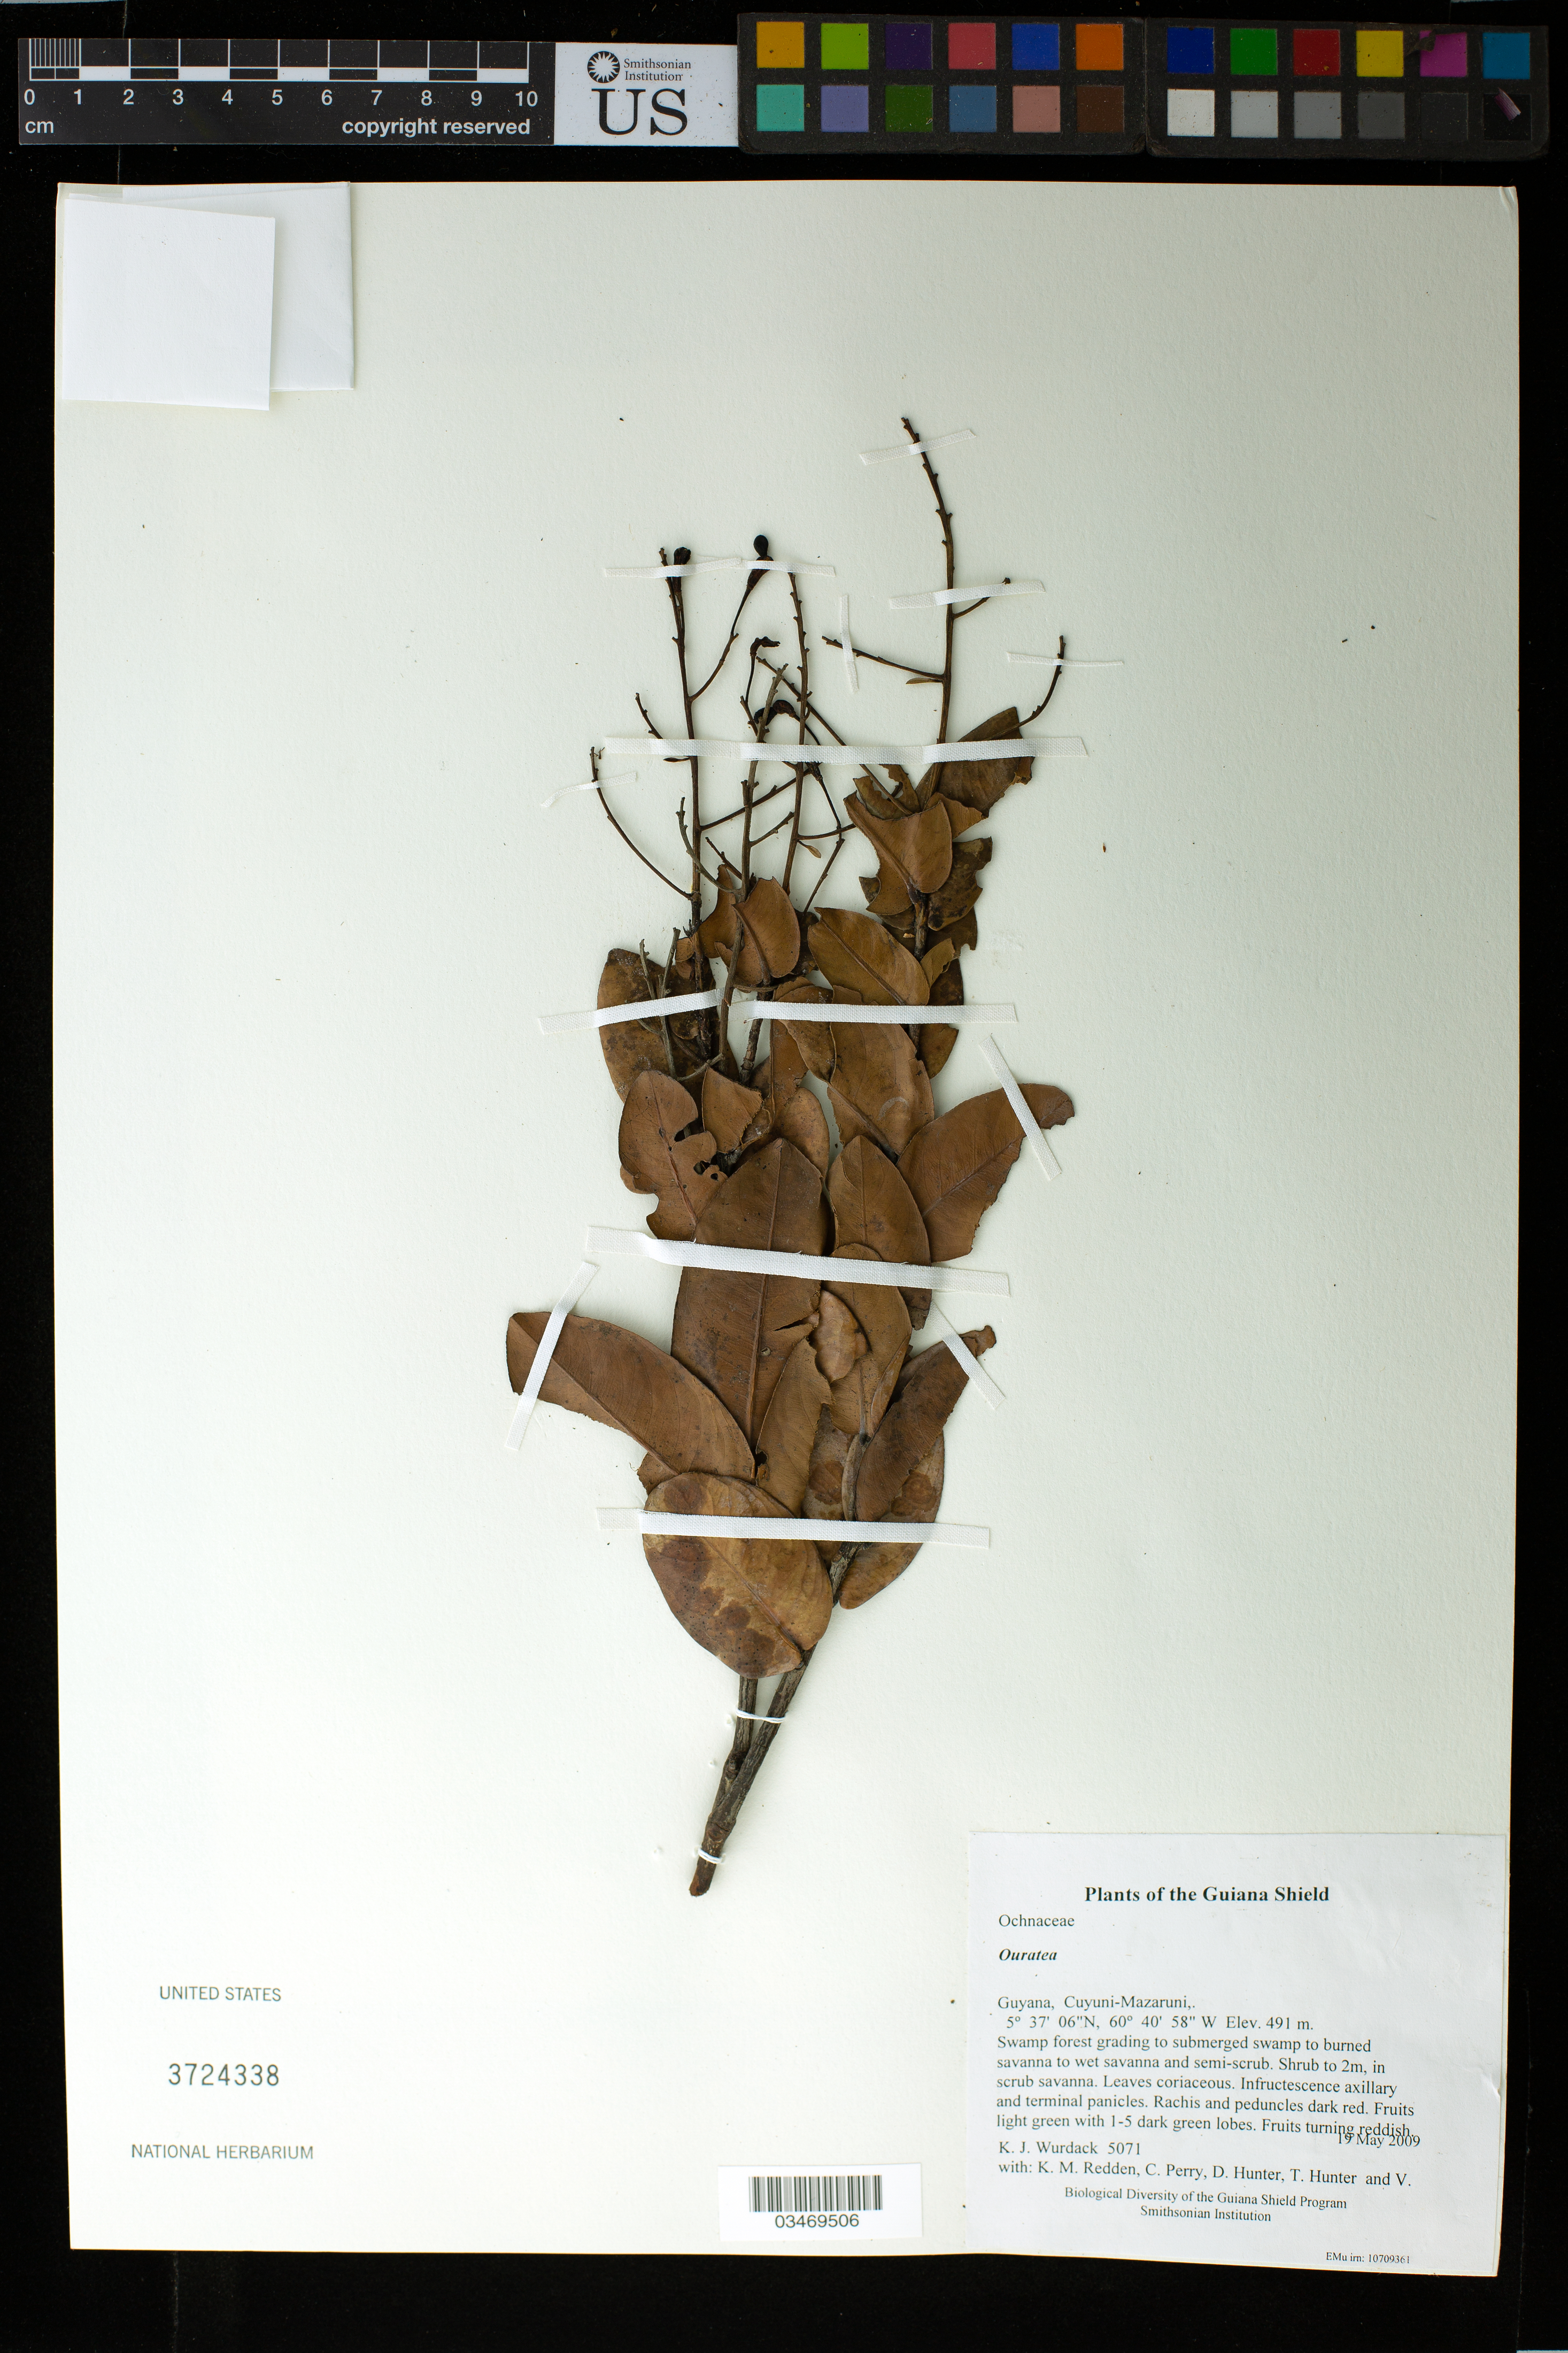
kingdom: Plantae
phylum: Tracheophyta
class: Magnoliopsida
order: Malpighiales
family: Ochnaceae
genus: Ouratea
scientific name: Ouratea sp.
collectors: K. Wurdack, K. M. Redden, C. Perry, D. Hunter, T. Hunter & V. Roland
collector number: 5071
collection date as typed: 19 May 2009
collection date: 2009-05-19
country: Guyana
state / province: Cuyuni-Mazaruni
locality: Kato River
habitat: Swamp forest grading to submerged swamp to burned savanna to wet savanna and semi-scrub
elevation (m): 491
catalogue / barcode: US 3724338